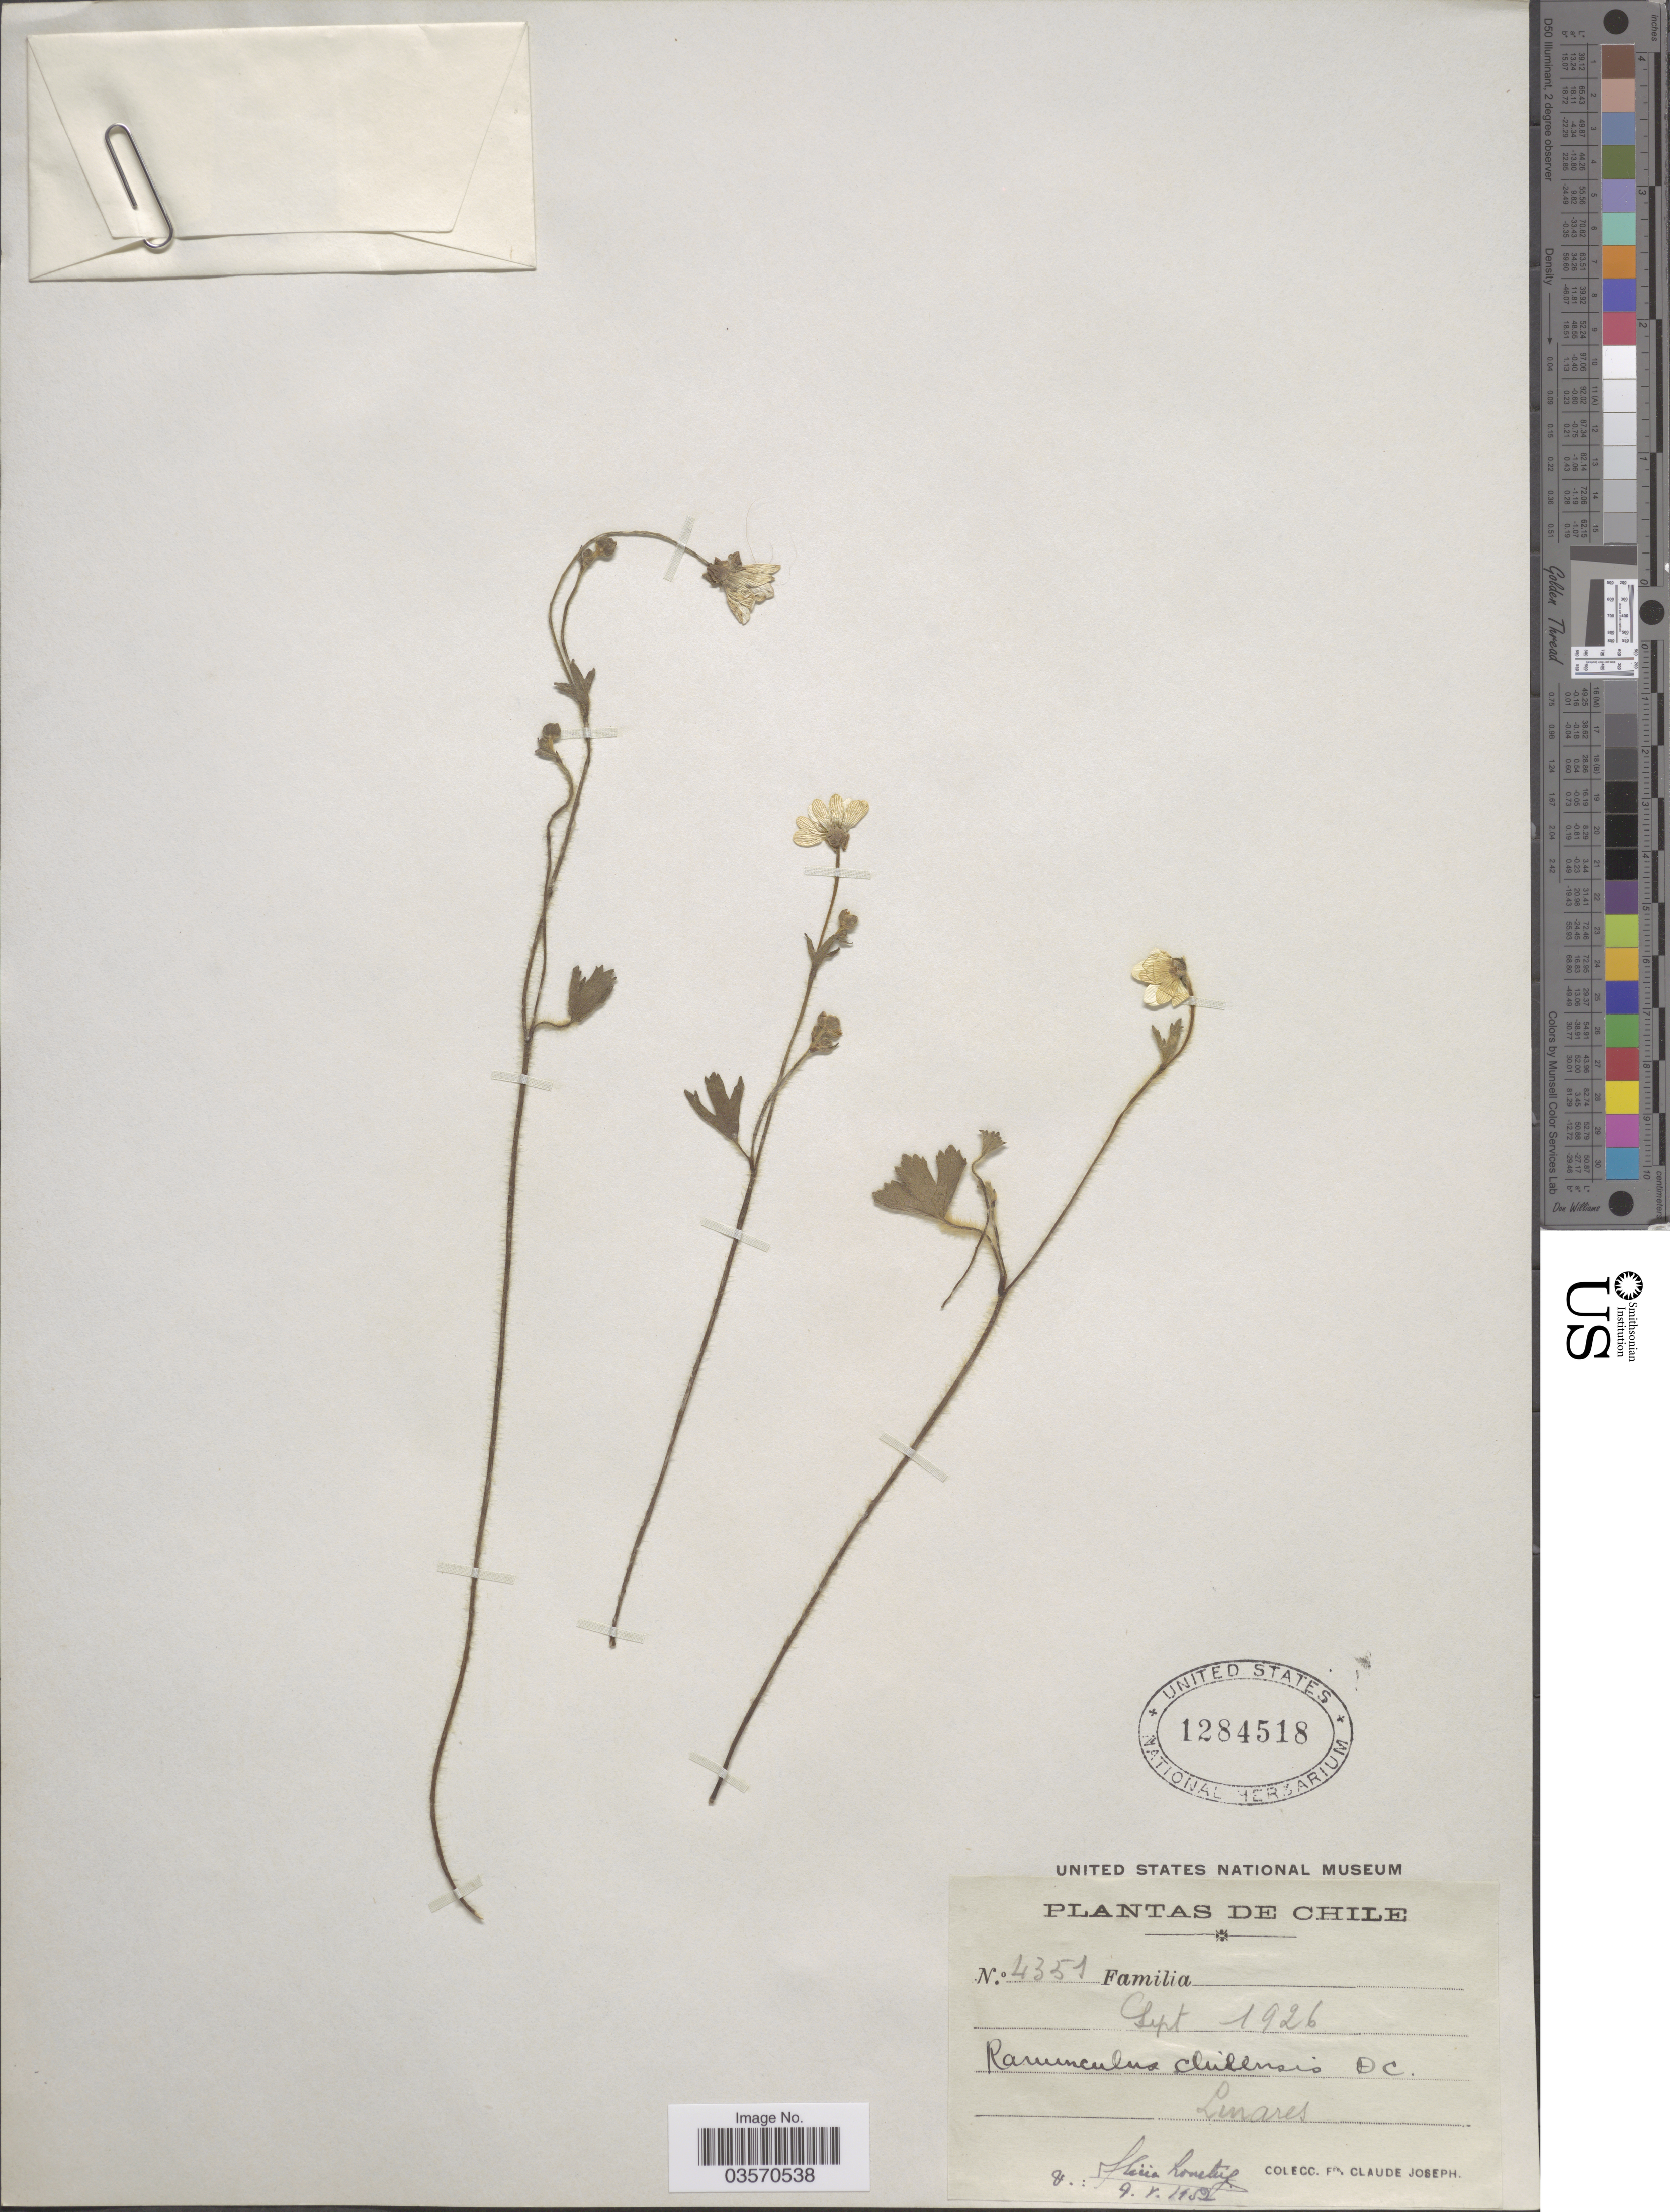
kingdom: Plantae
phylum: Tracheophyta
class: Magnoliopsida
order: Ranunculales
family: Ranunculaceae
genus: Ranunculus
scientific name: Ranunculus chilensis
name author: DC.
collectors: Bro. Claude-Joseph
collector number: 4351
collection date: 1926-09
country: Chile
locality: Linares.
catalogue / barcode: US 1284518